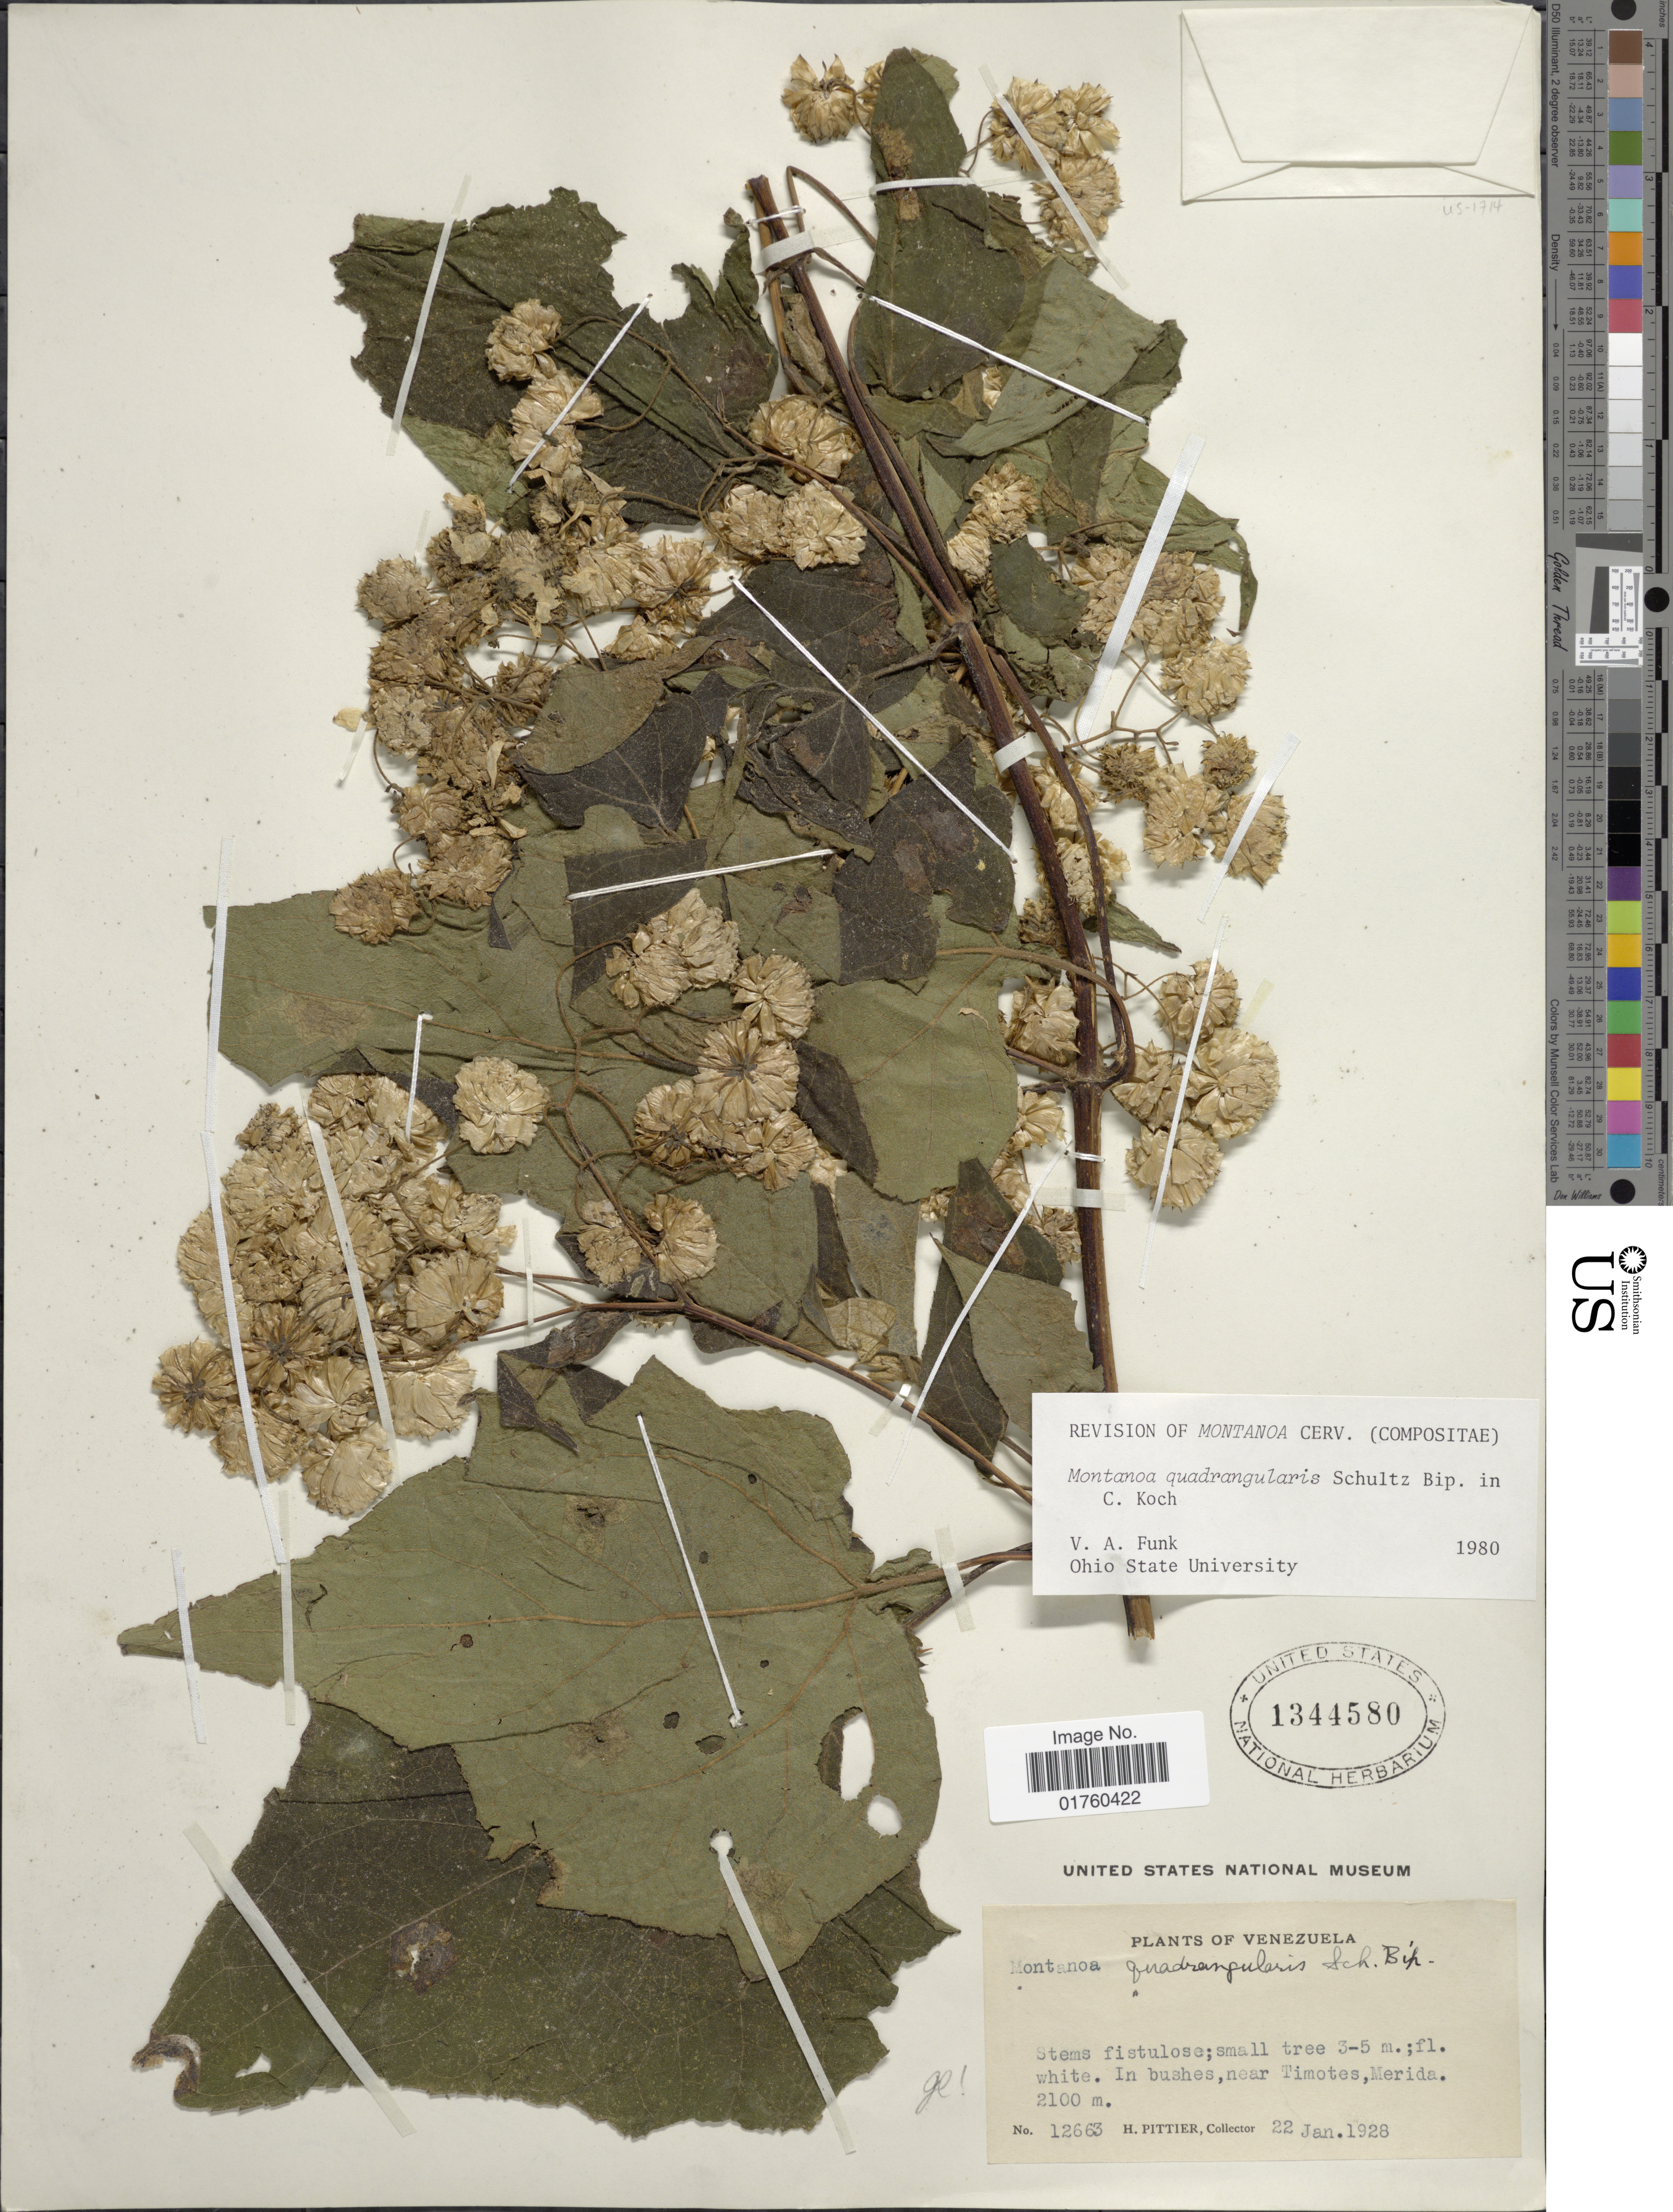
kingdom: Plantae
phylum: Tracheophyta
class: Magnoliopsida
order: Asterales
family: Asteraceae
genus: Montanoa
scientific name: Montanoa quadrangularis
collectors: H. F. Pittier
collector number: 12663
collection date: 1928-01-22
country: Venezuela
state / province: Mérida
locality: Near Timotes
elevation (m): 2100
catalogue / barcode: US 1344580